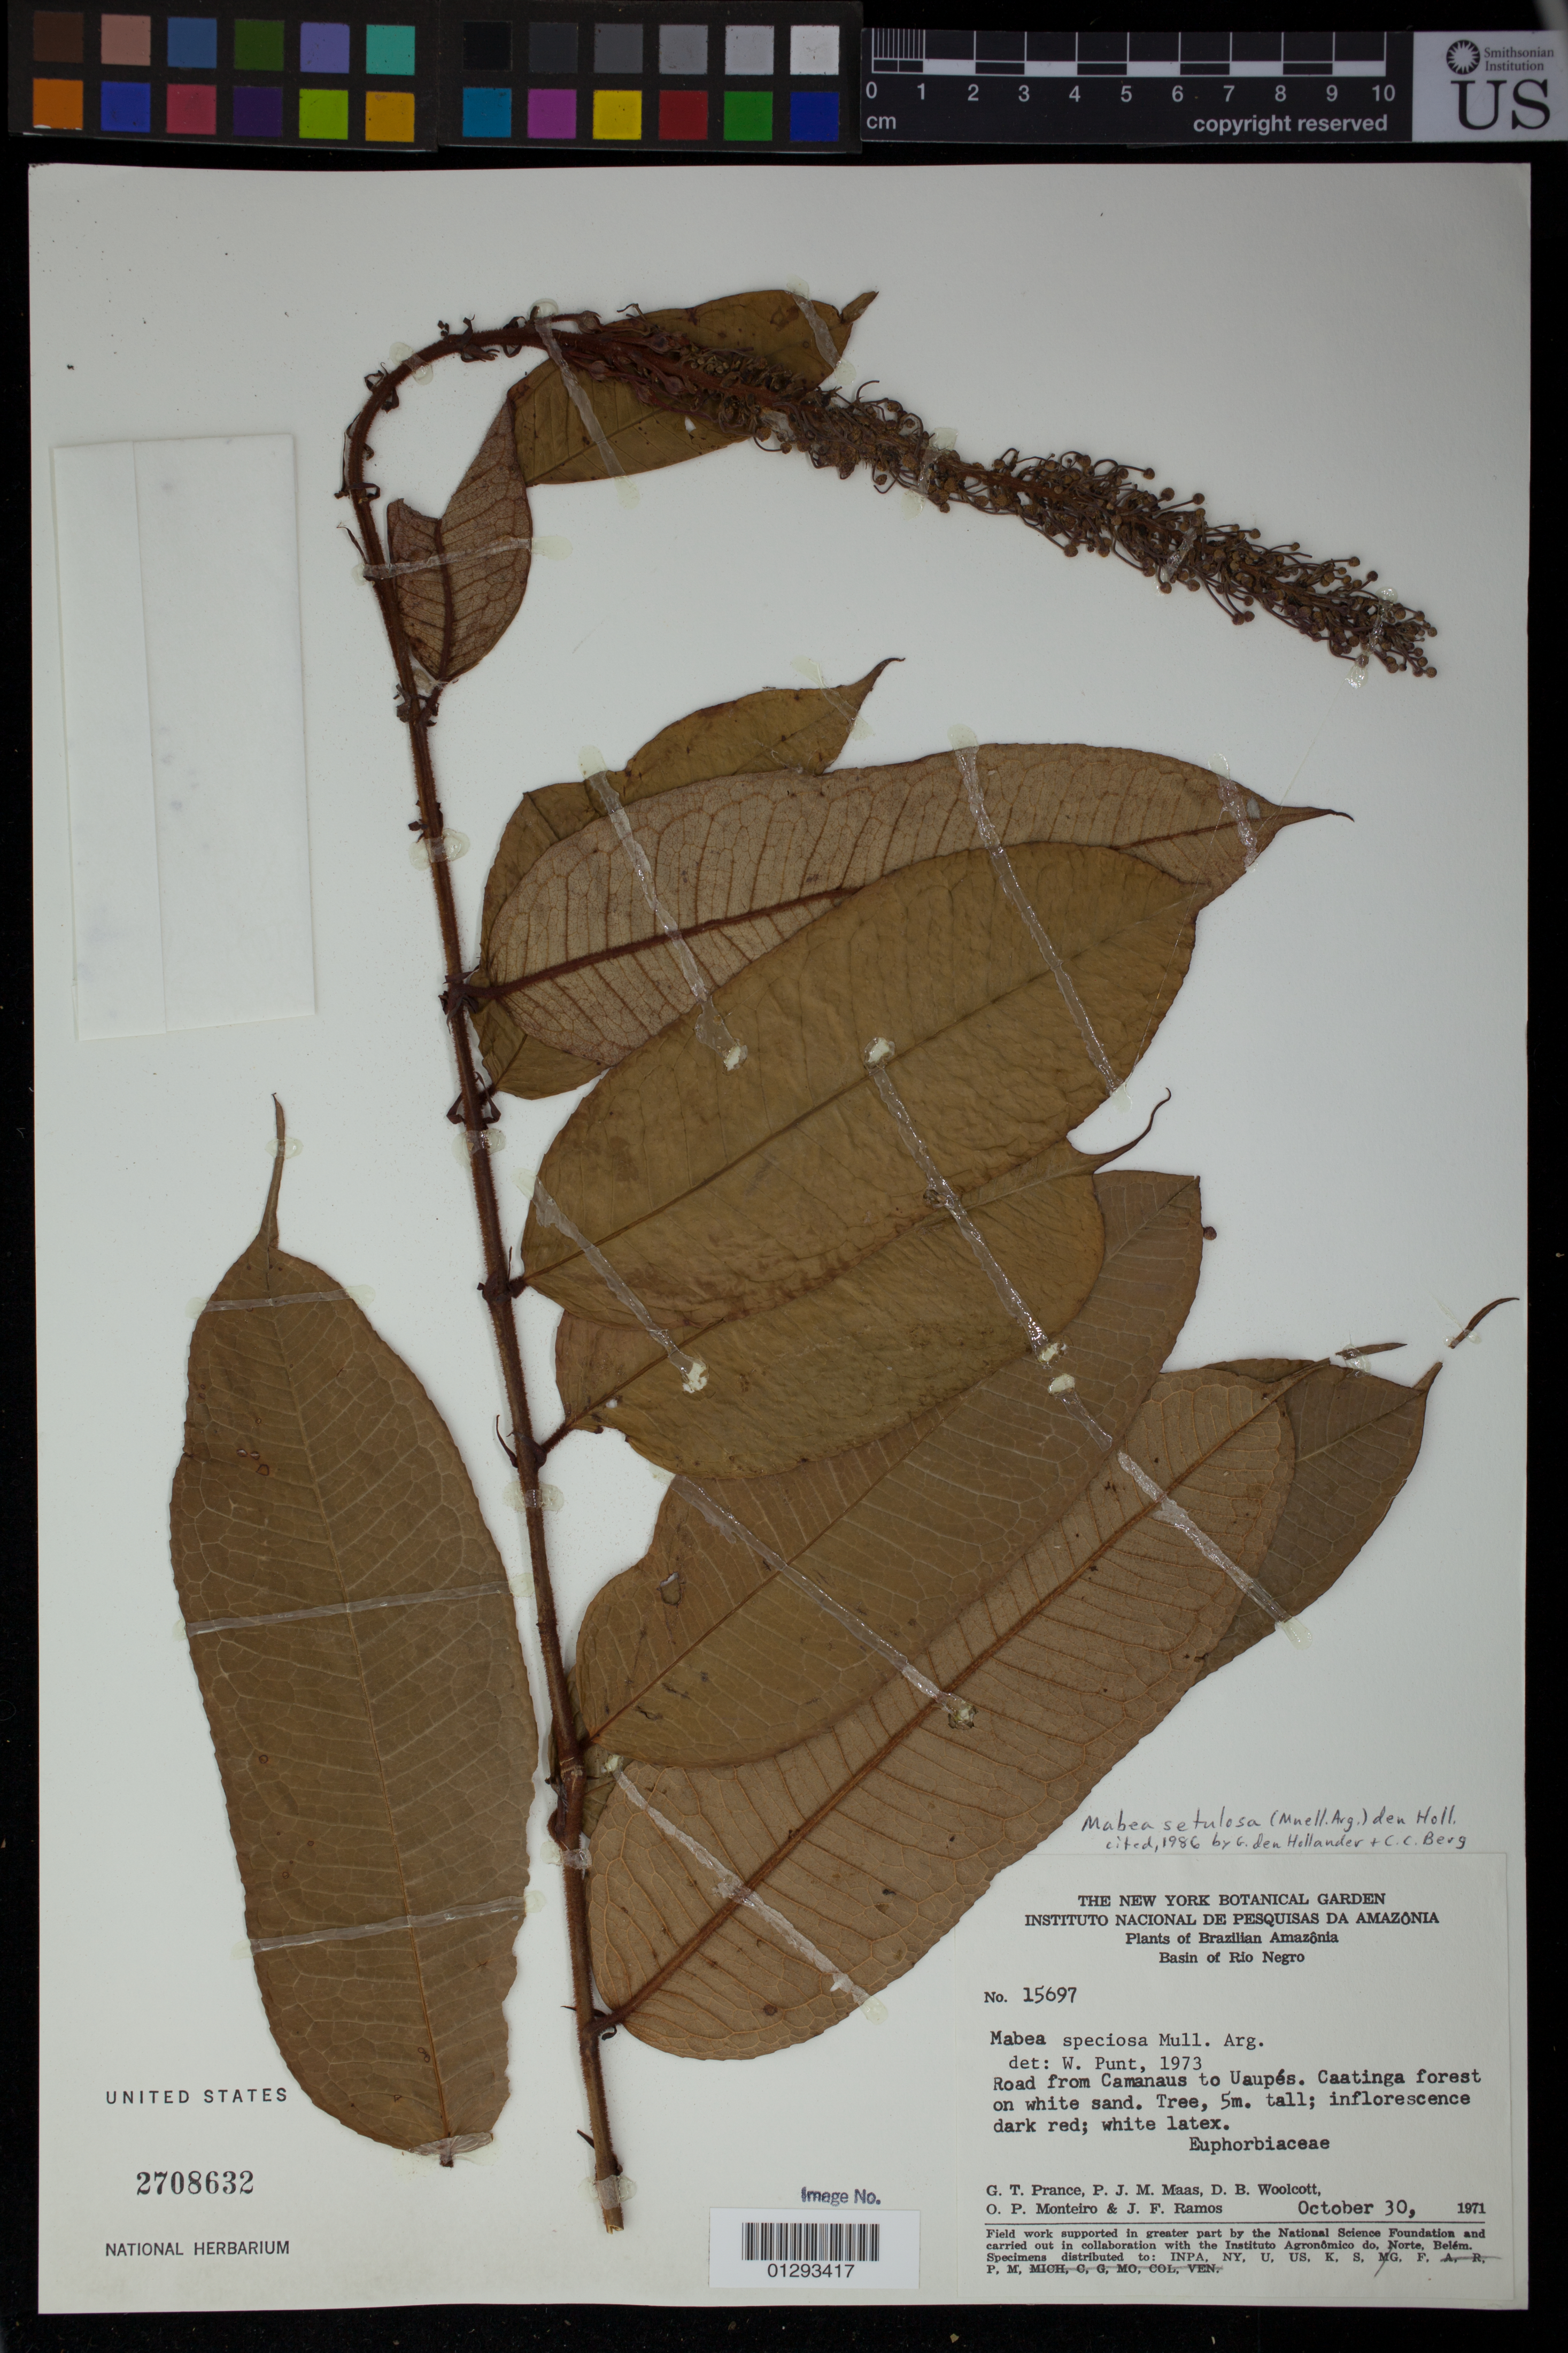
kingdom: Plantae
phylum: Tracheophyta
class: Magnoliopsida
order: Malpighiales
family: Euphorbiaceae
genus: Mabea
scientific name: Mabea speciosa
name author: Müll. Arg.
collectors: G. T. Prance, P. Maas, D. B. Woolcott, O. P. Monteiro & J. F. Ramos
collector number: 15697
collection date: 1971-10-30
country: Brazil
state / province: Amazonas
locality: Basin of Rio Negro. Road from Camanaus to Uaupes.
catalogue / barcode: US 2708632